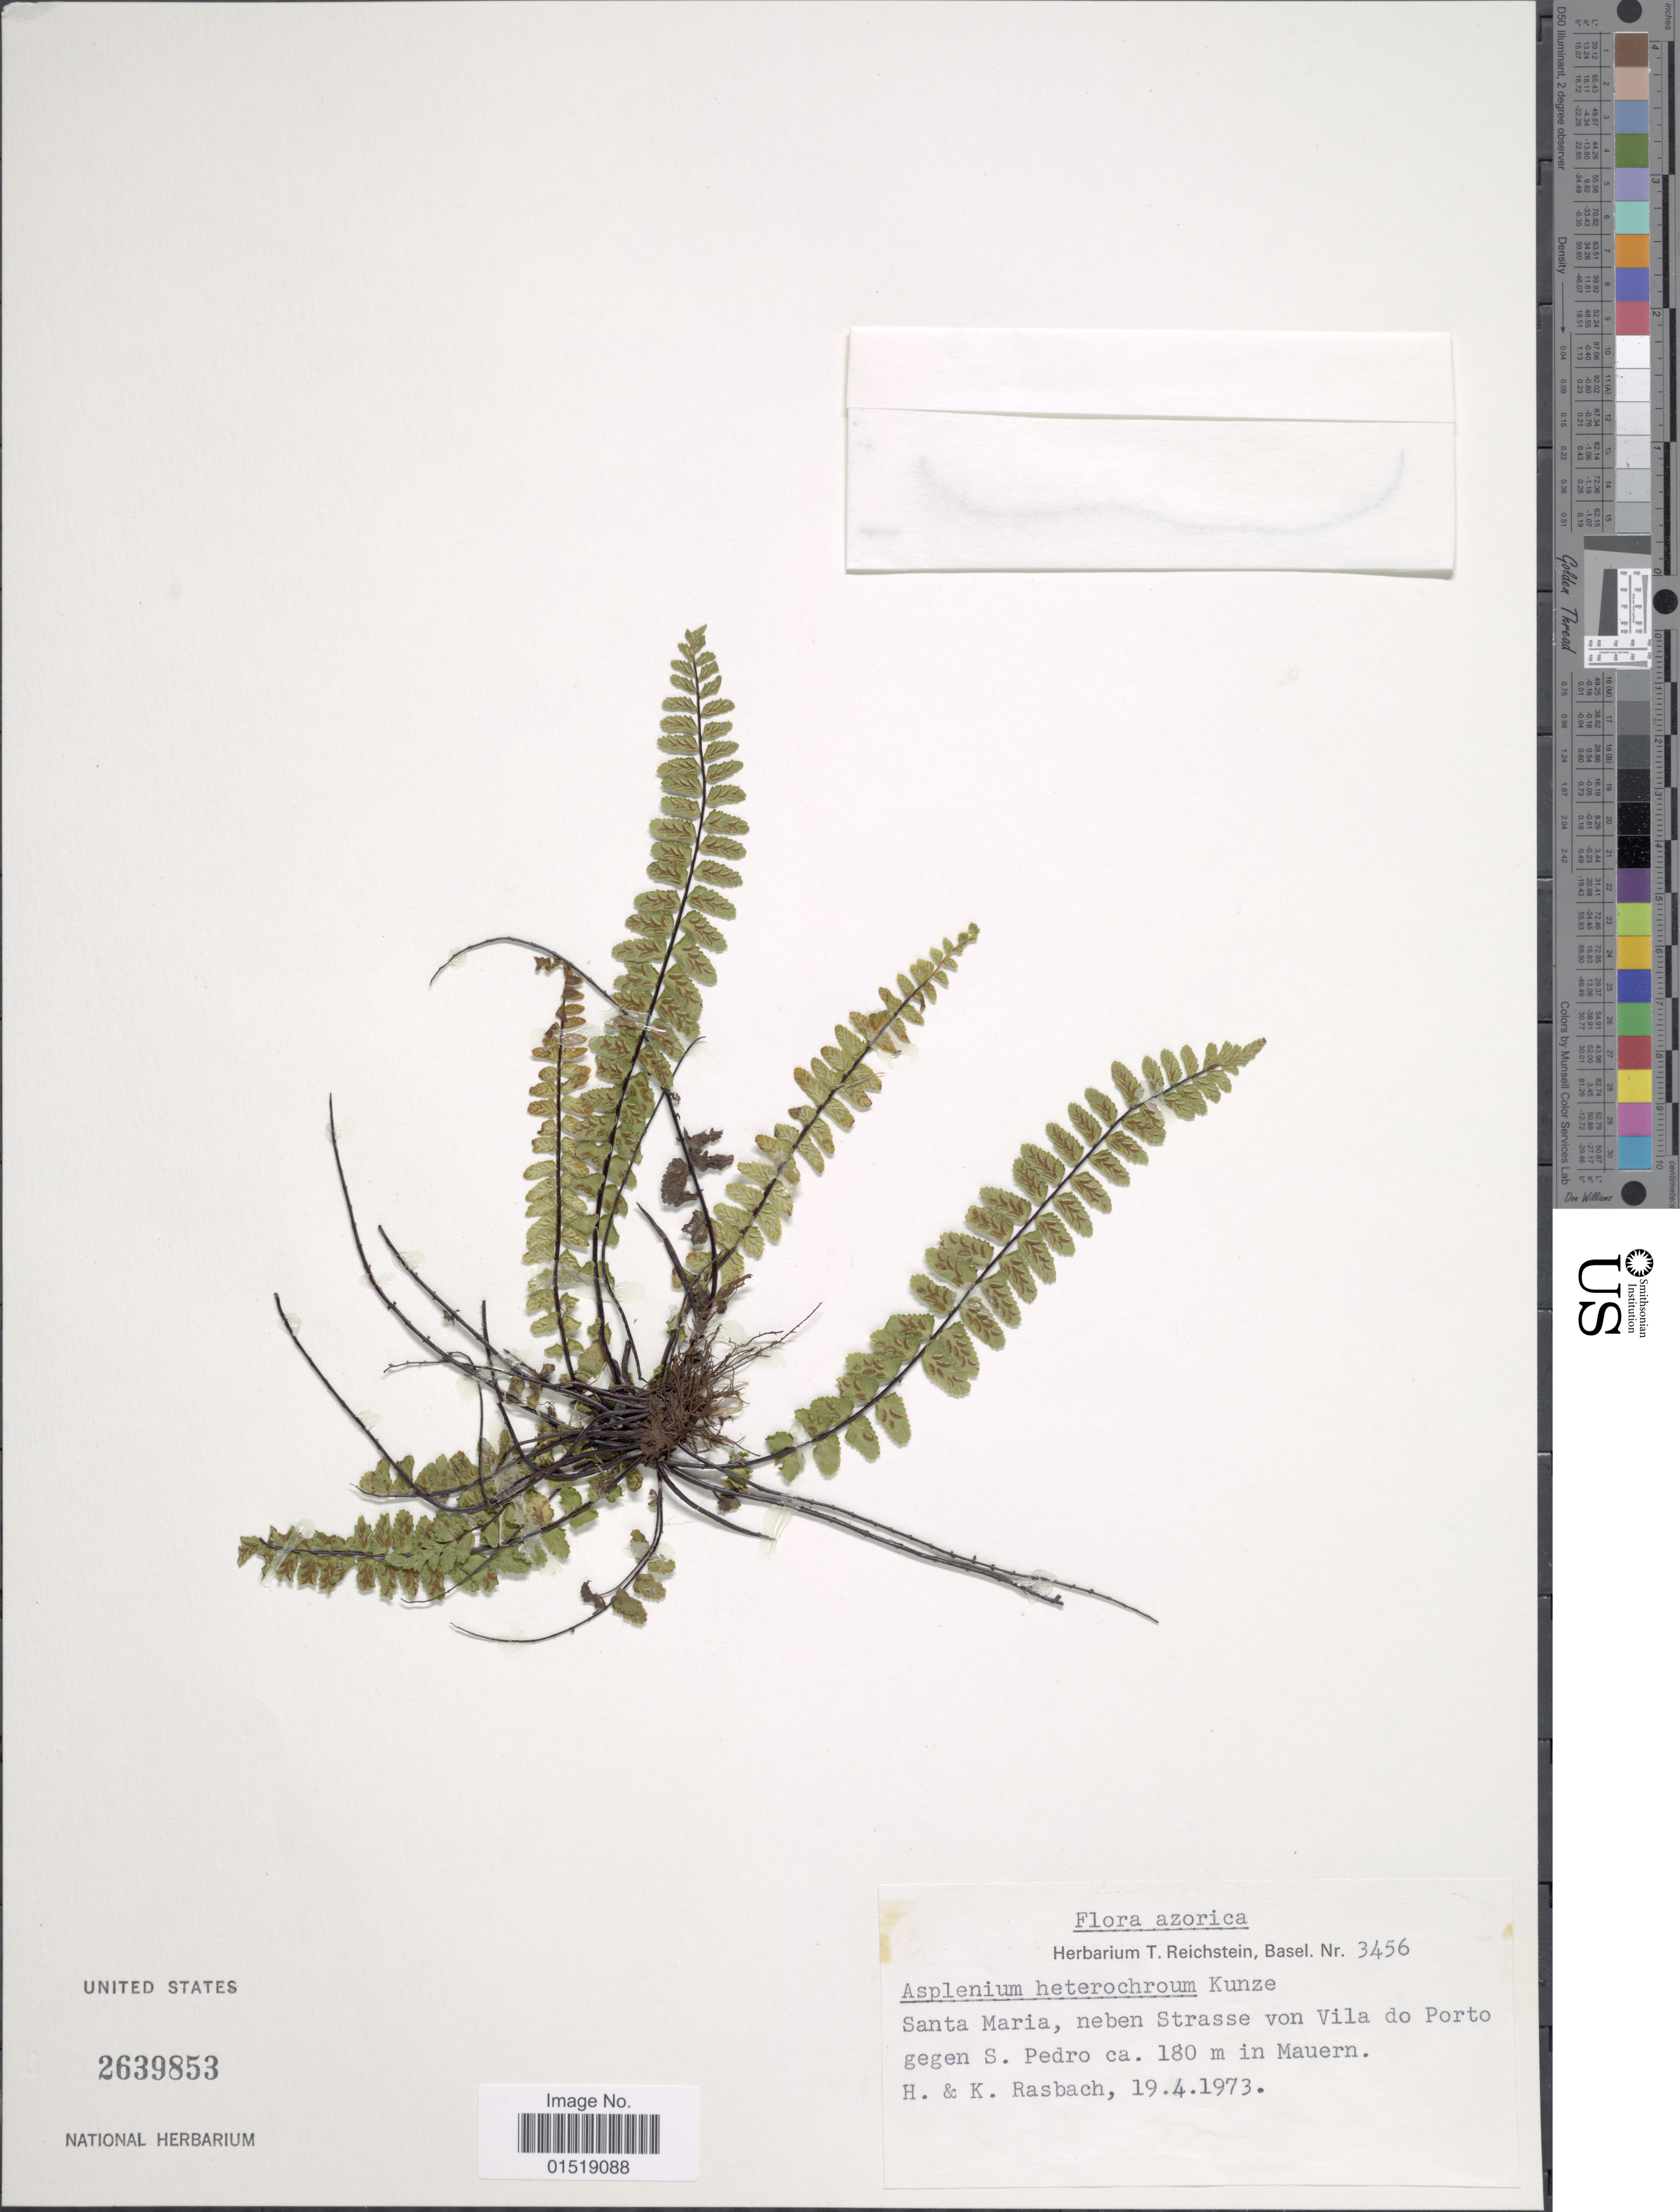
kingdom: Plantae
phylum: Tracheophyta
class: Polypodiopsida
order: Polypodiales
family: Aspleniaceae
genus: Asplenium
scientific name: Asplenium heterochroum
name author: Kunze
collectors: H. Rasbach & K. Rasbach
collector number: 3456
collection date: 1973-04-19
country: Vanuatu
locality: Azorica. Santa Maria, neben Strasse von Vila do Porto gegen S. Pedro in Mauern.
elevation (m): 180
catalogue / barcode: US 2639853